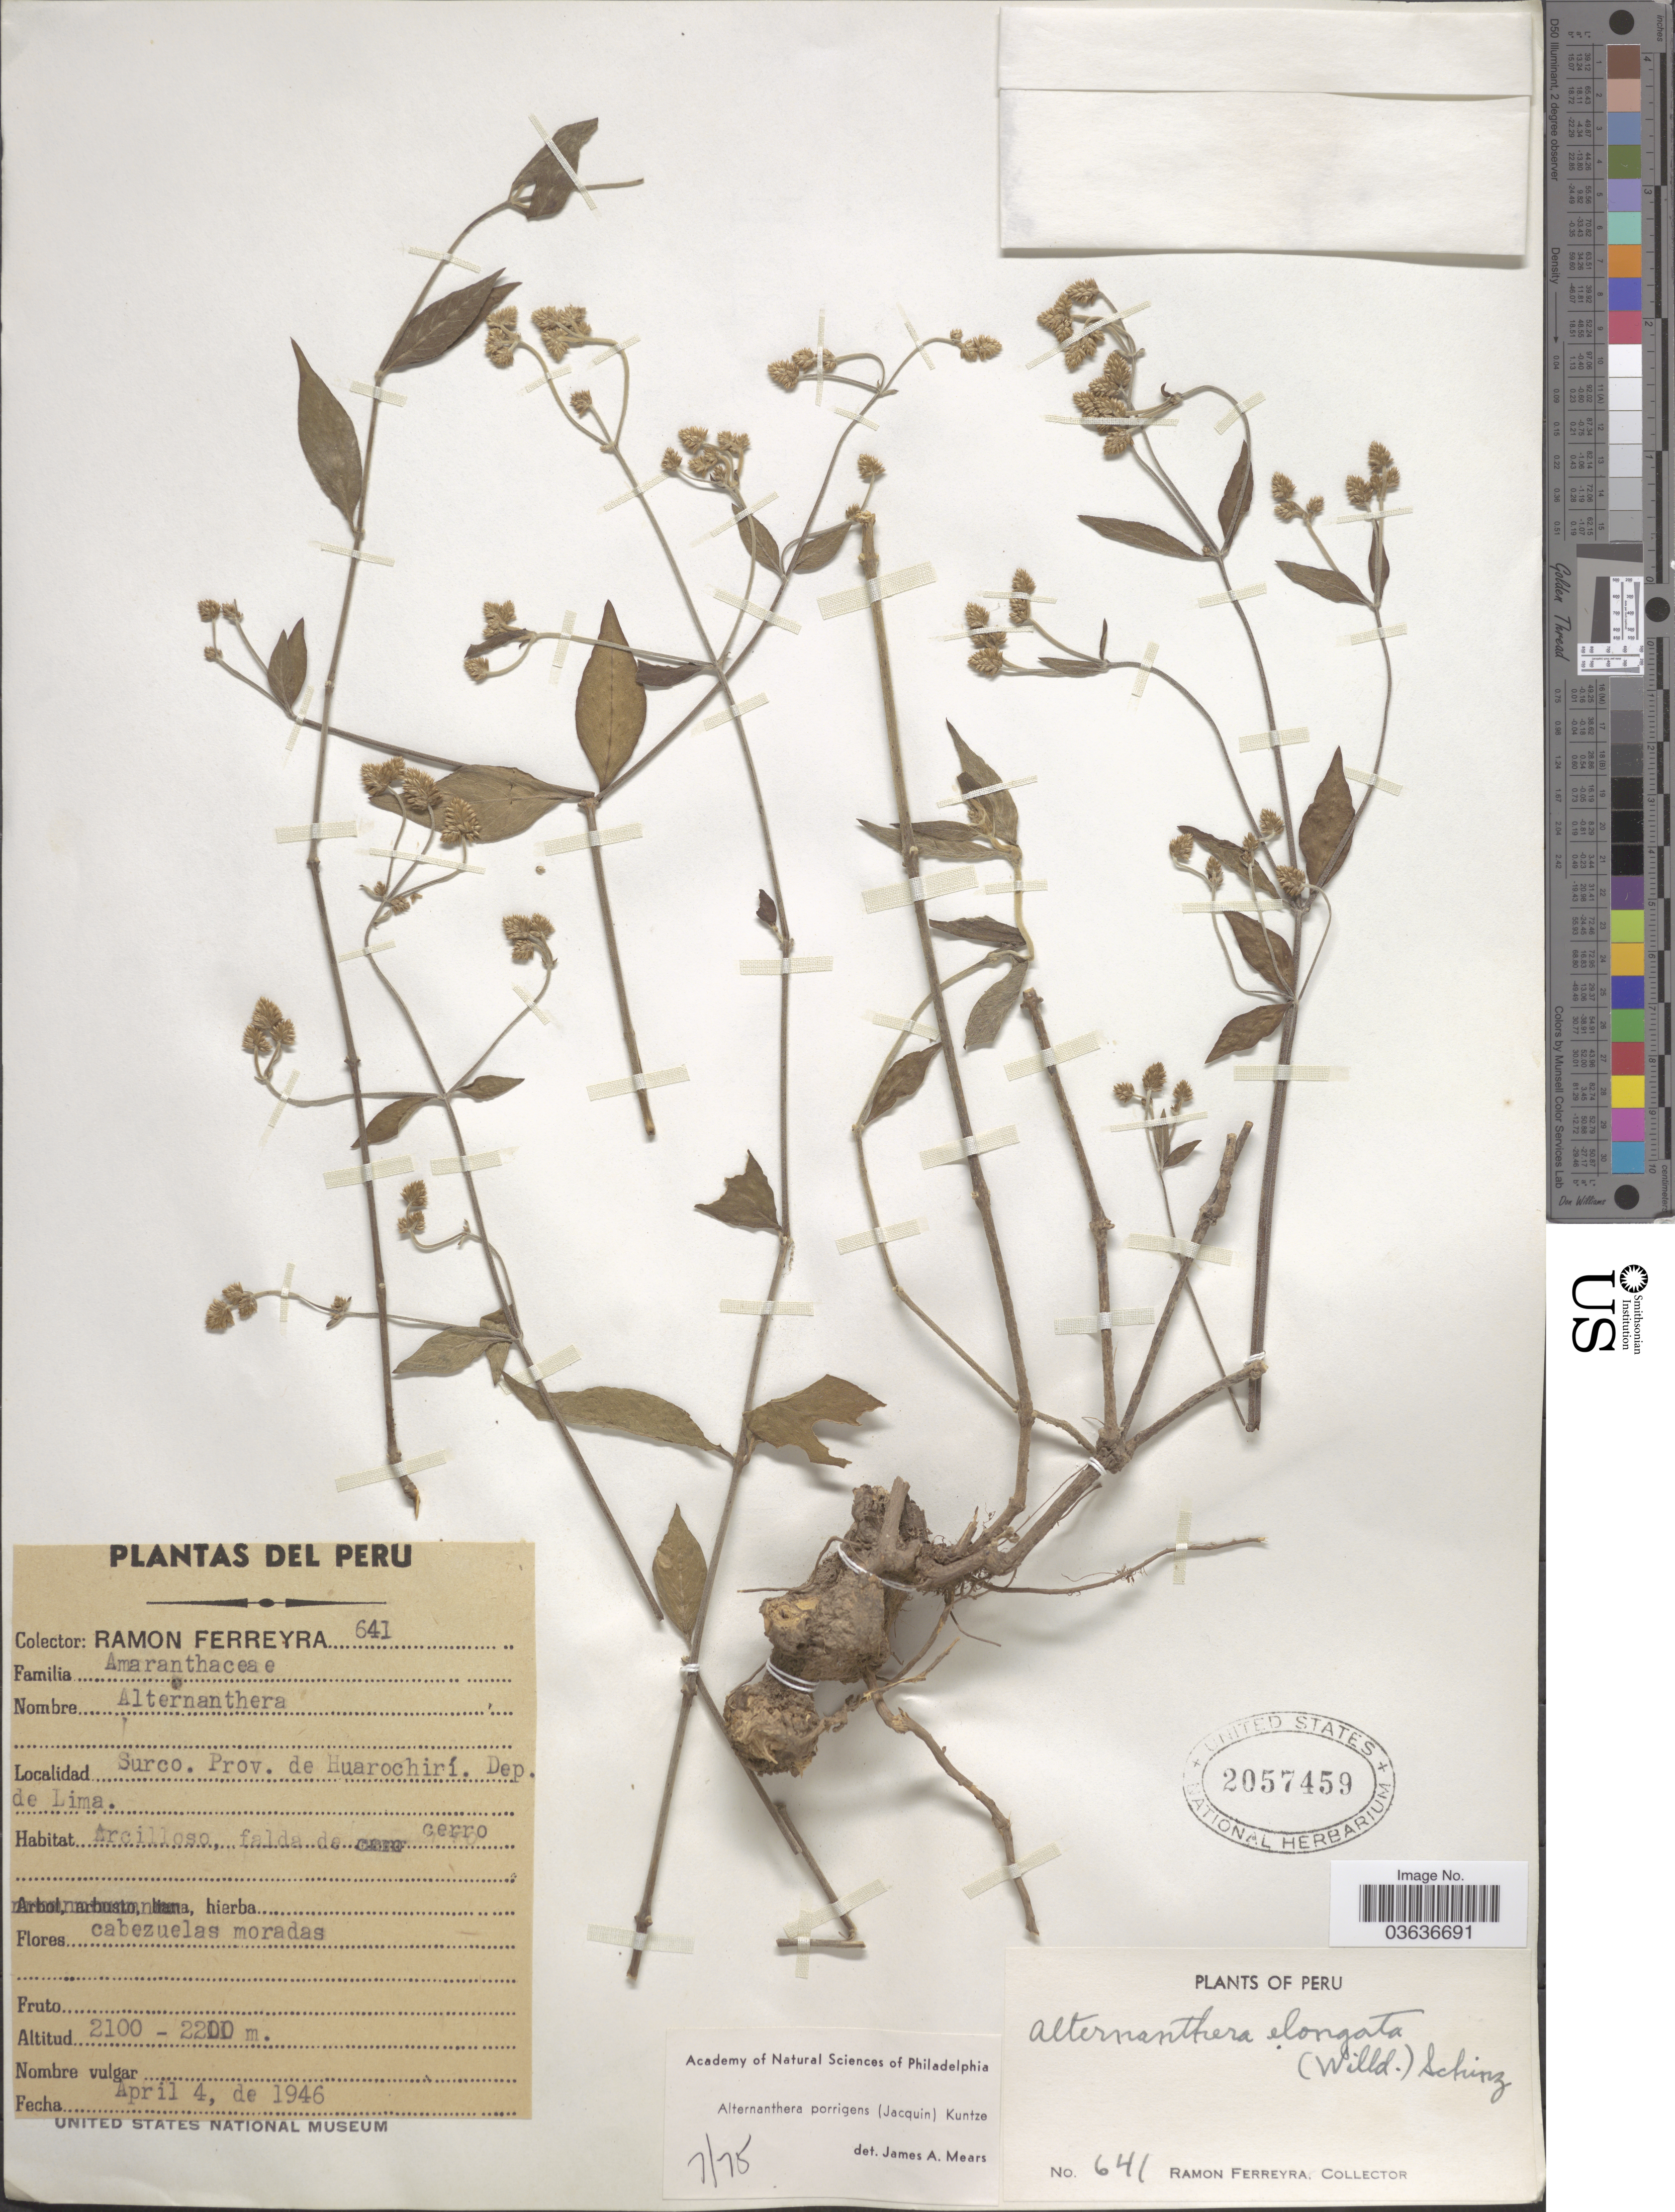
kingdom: Plantae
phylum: Tracheophyta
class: Magnoliopsida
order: Caryophyllales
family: Amaranthaceae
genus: Alternanthera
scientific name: Alternanthera porrigens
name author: (Jacq.) Kuntze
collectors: R. A. Ferreyra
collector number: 641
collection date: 1946-04-04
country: Peru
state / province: Lima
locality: Surco. Prov. de Huarochirí. Dep. de Lima.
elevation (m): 2100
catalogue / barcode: US 2057459